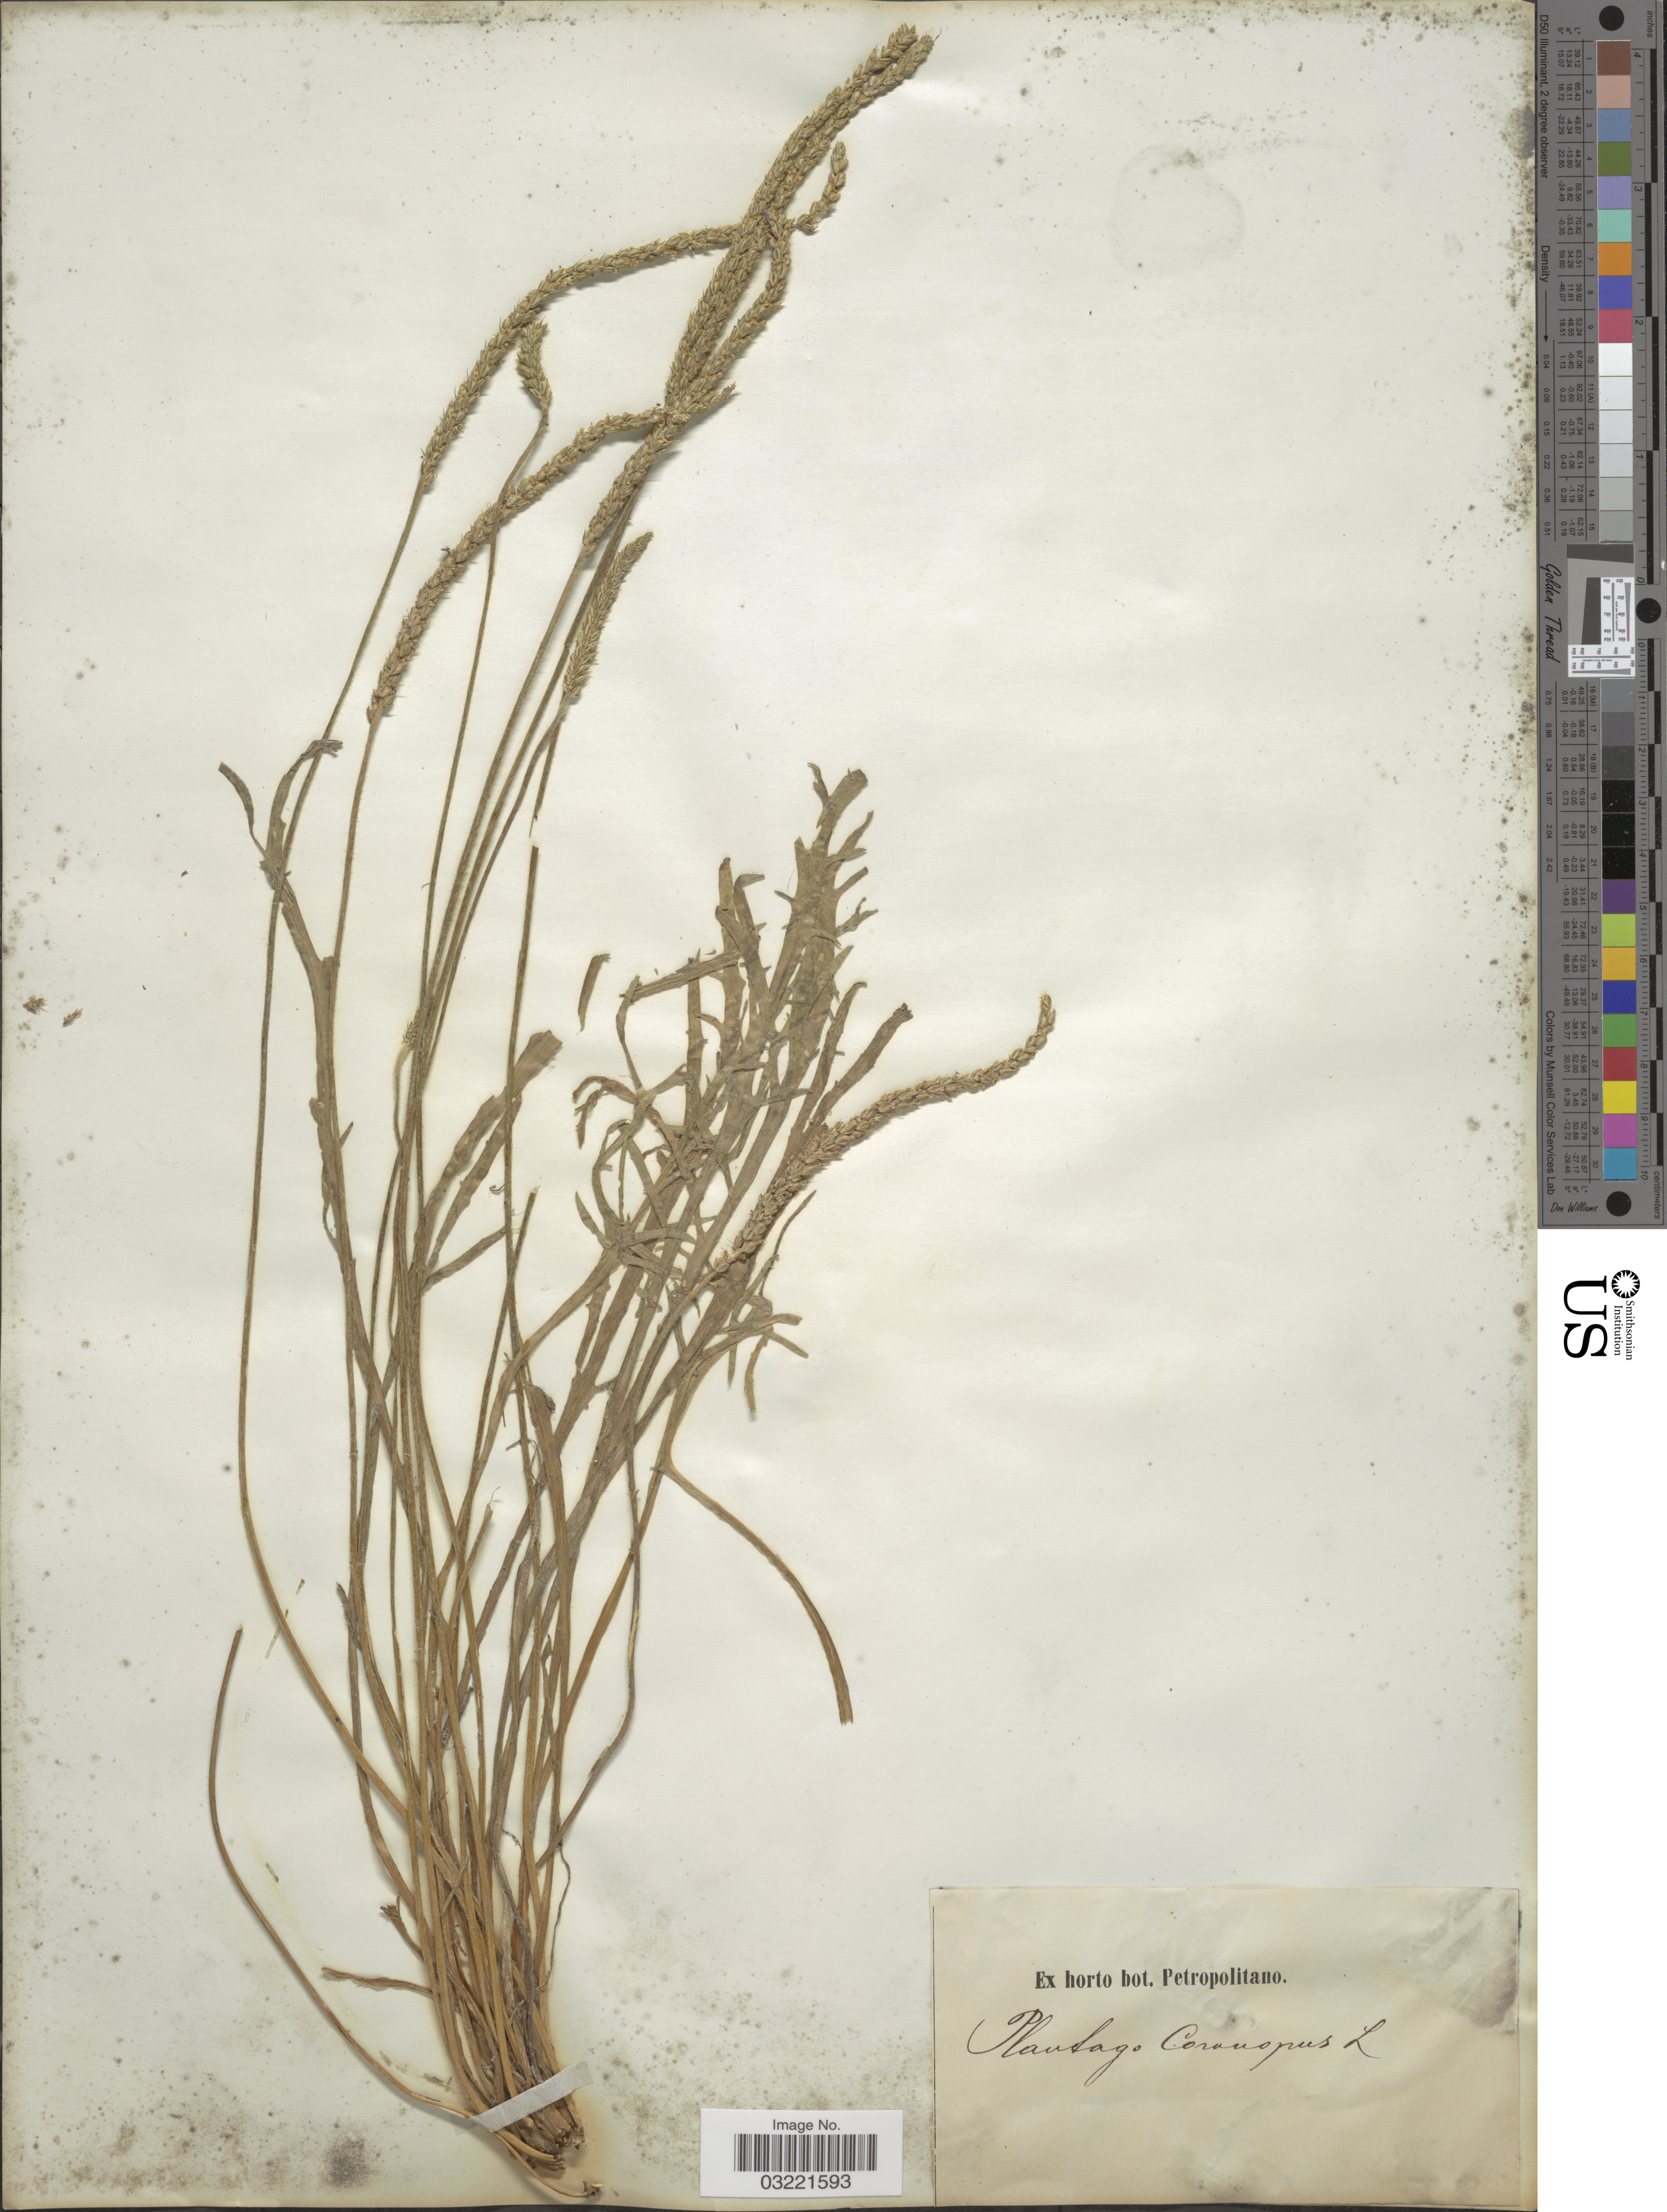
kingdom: Plantae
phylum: Tracheophyta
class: Magnoliopsida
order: Lamiales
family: Plantaginaceae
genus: Plantago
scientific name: Plantago coronopus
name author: L.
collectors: ex Horto Bot. Petropolitano